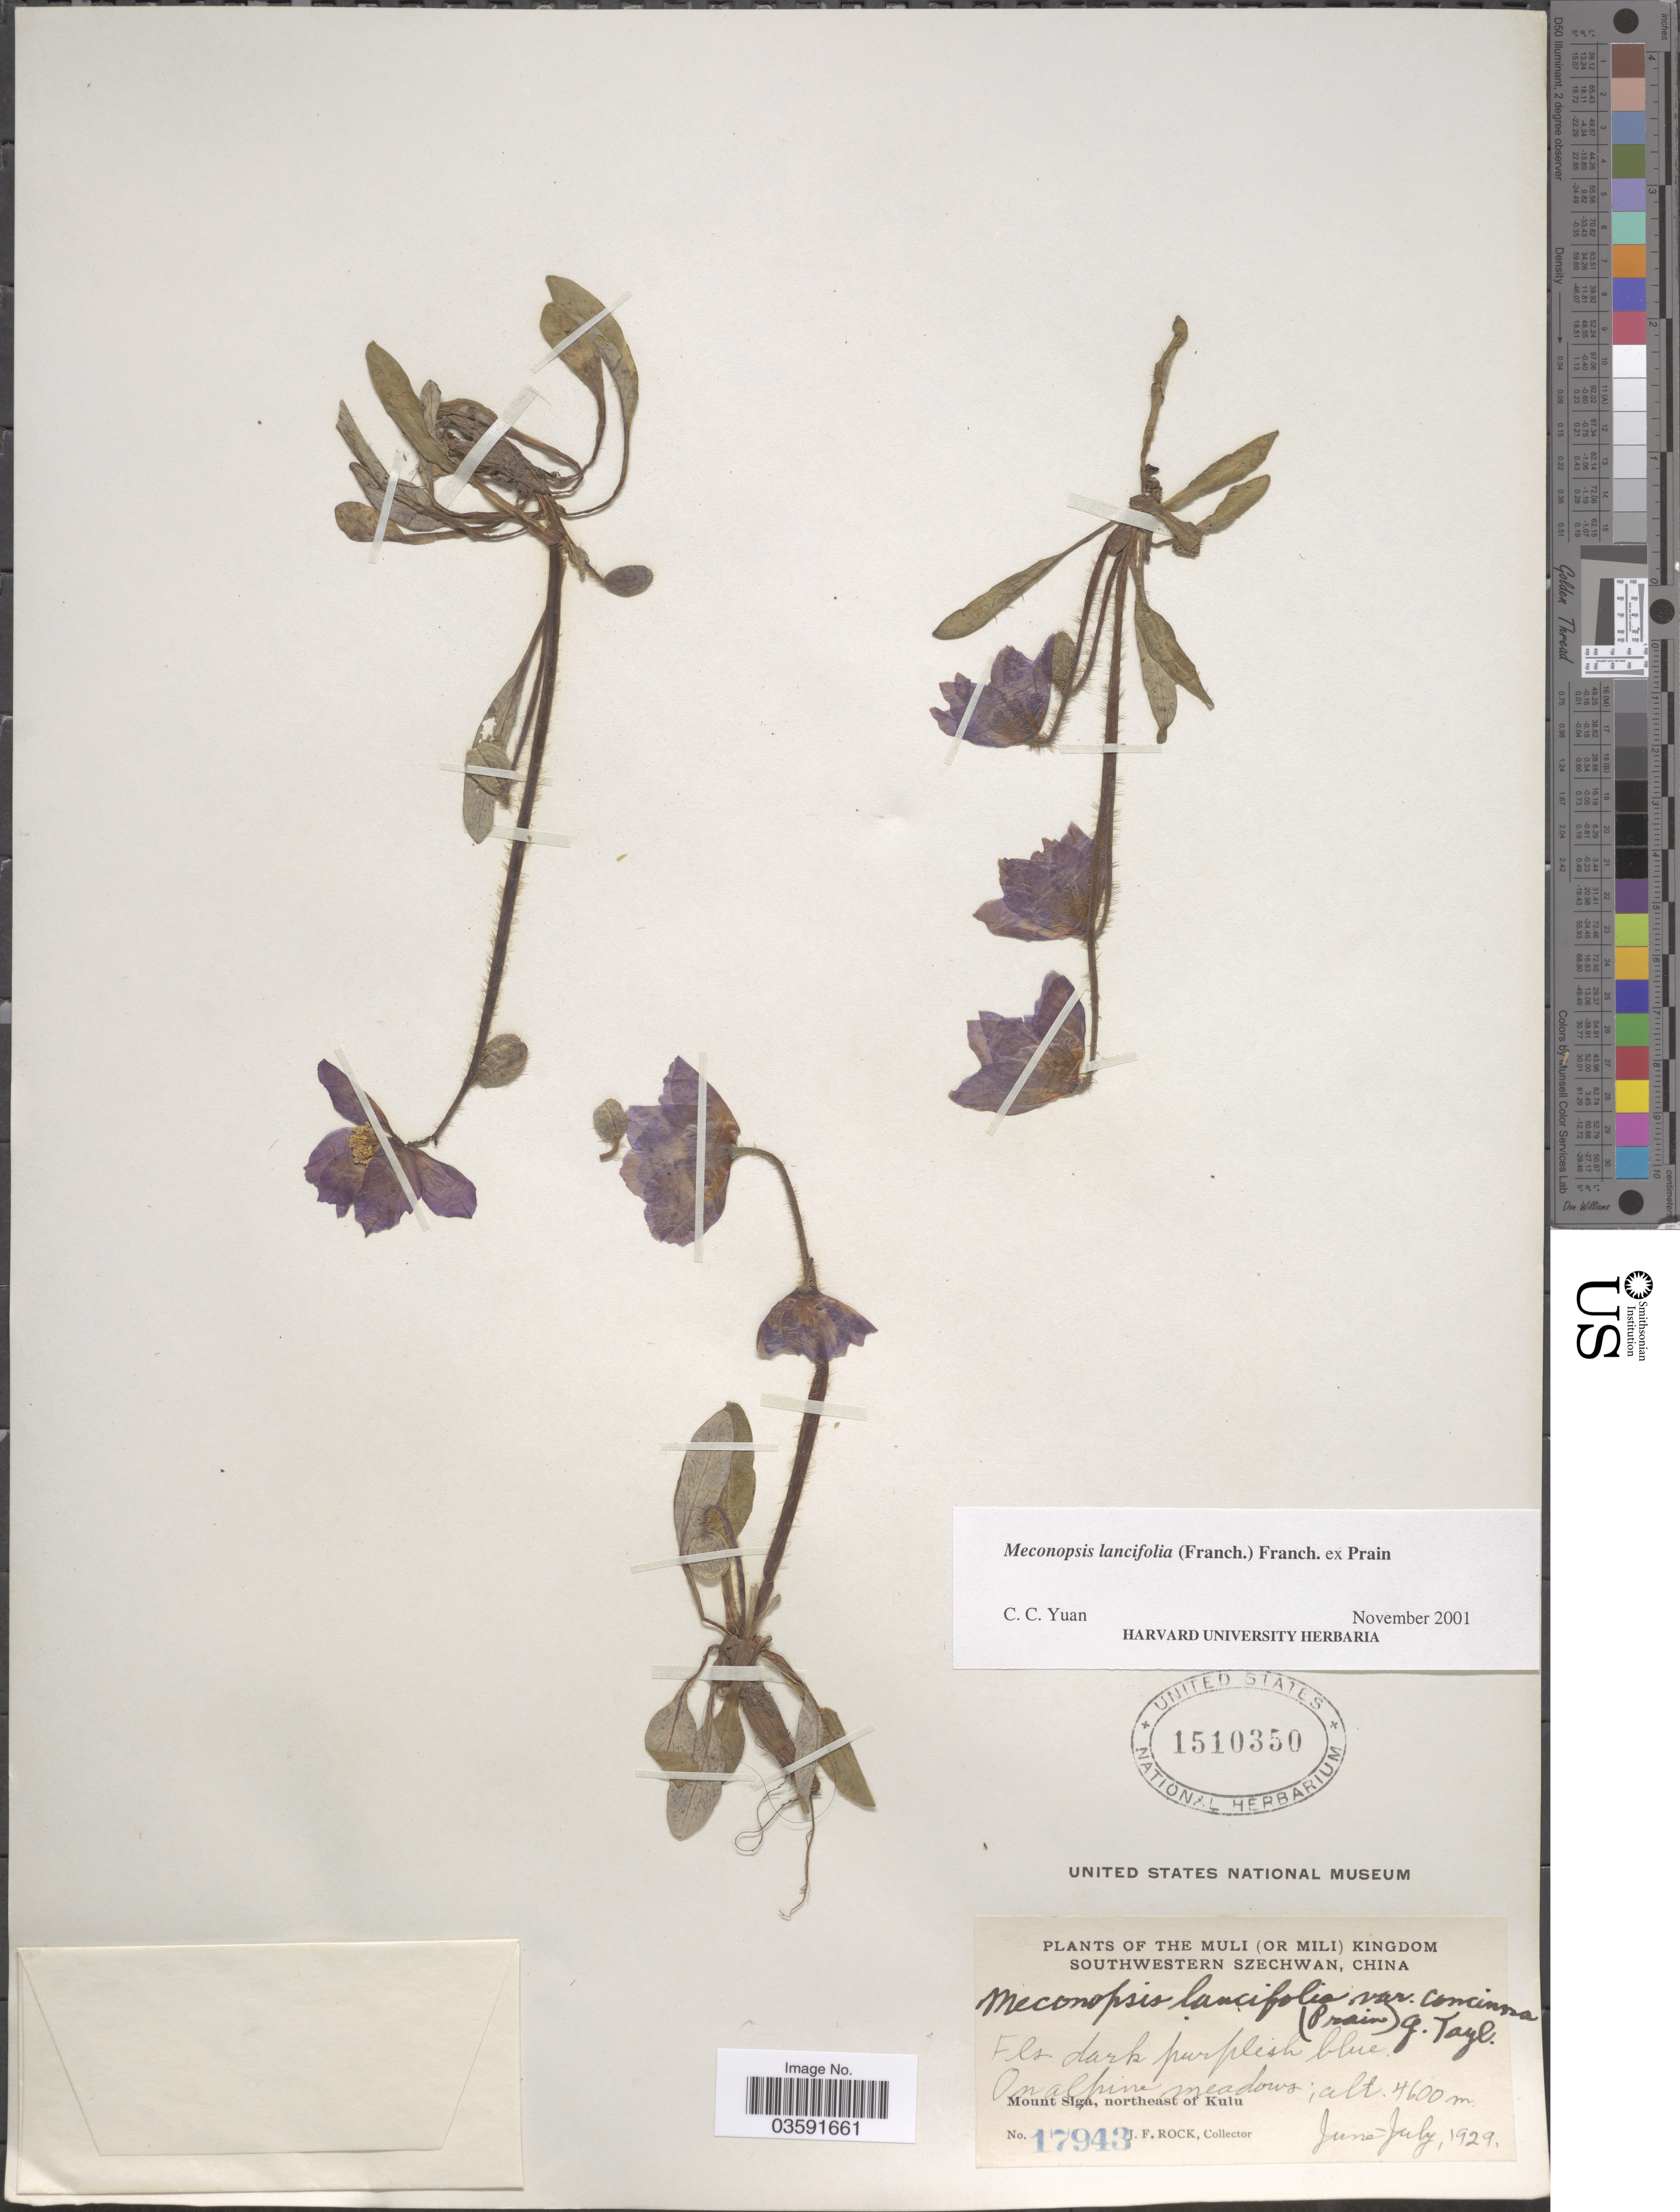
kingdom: Plantae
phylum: Tracheophyta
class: Magnoliopsida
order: Ranunculales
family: Papaveraceae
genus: Meconopsis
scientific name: Meconopsis lancifolia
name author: Franch. ex Prain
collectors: J. Rock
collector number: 17943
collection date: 1929-06/1929-07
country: China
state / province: Sichuan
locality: The Muli (or Mili) Kingdom Southwestern Szechwan. Mount Siga, northeast of Kulu.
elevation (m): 4600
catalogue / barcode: US 1510350